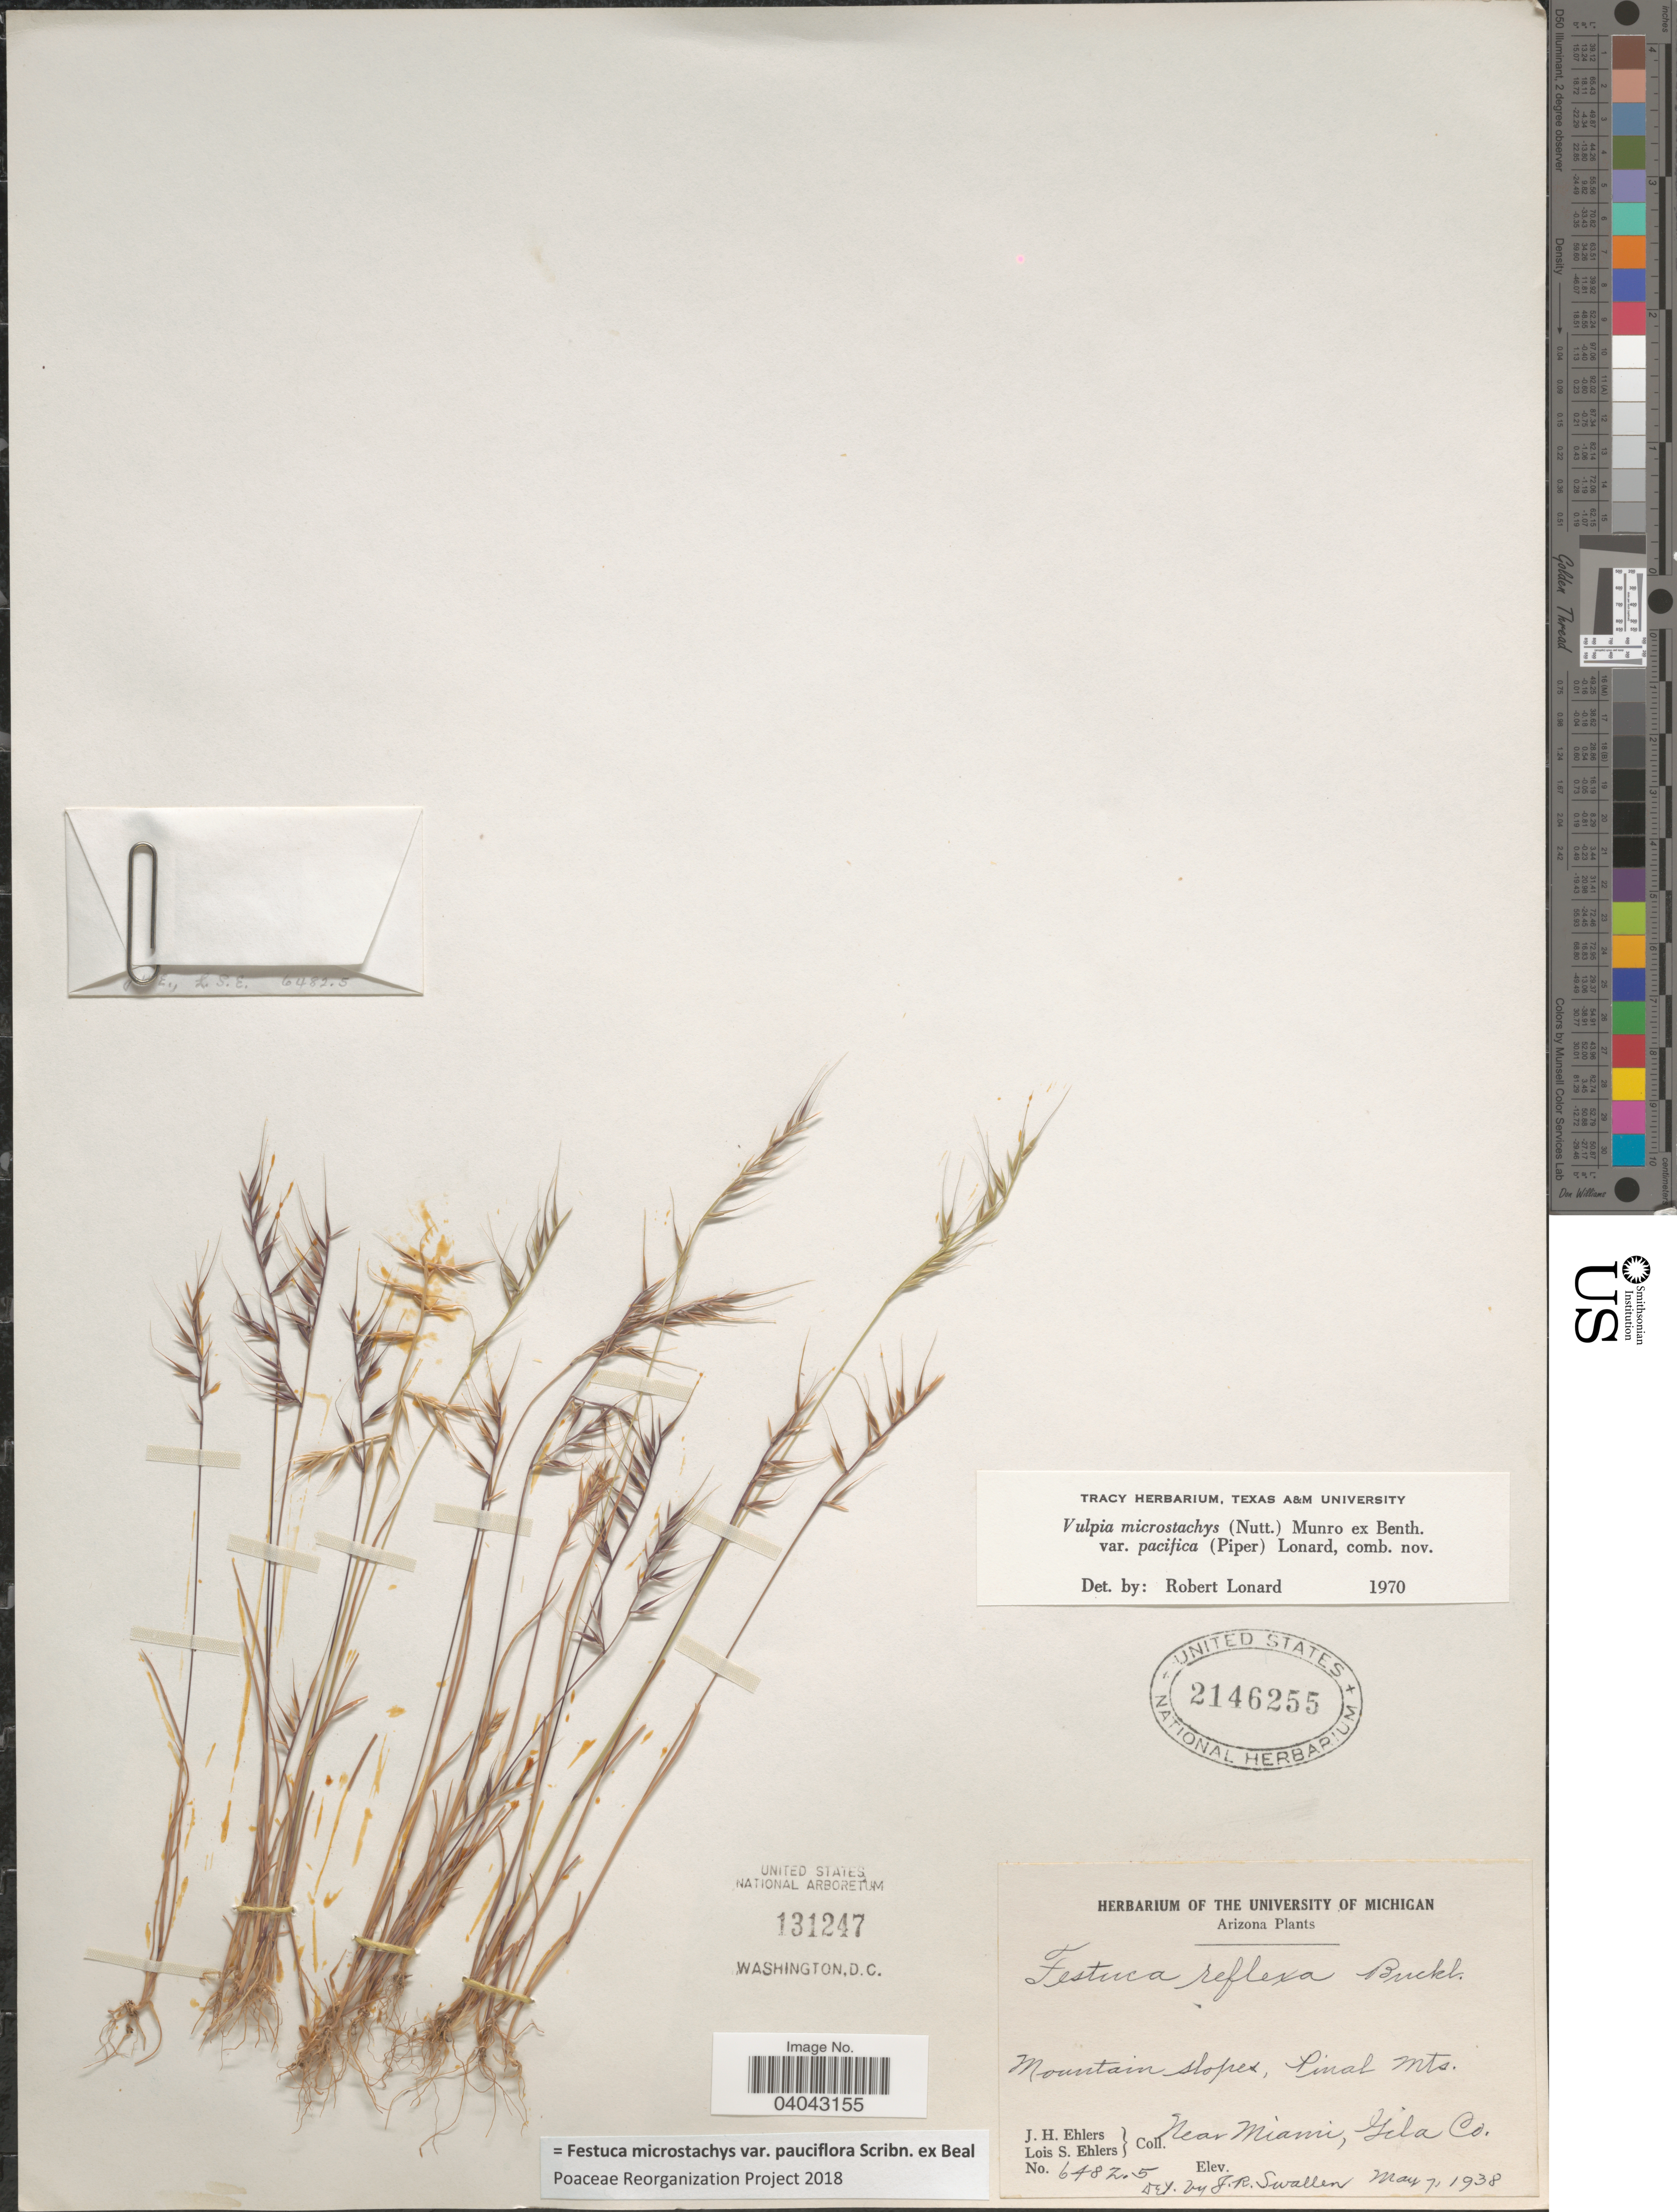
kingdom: Plantae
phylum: Tracheophyta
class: Liliopsida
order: Poales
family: Poaceae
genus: Festuca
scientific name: Festuca microstachys var. pauciflora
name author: Scribn. ex W.J. Beal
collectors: J. H. Ehlers & L. Ehlers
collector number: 6482.5*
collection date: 1938-05-07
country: United States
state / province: Arizona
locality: Mountain slopes, Pinal Mts. Near Miami, Gila Co.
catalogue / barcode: US 2146255